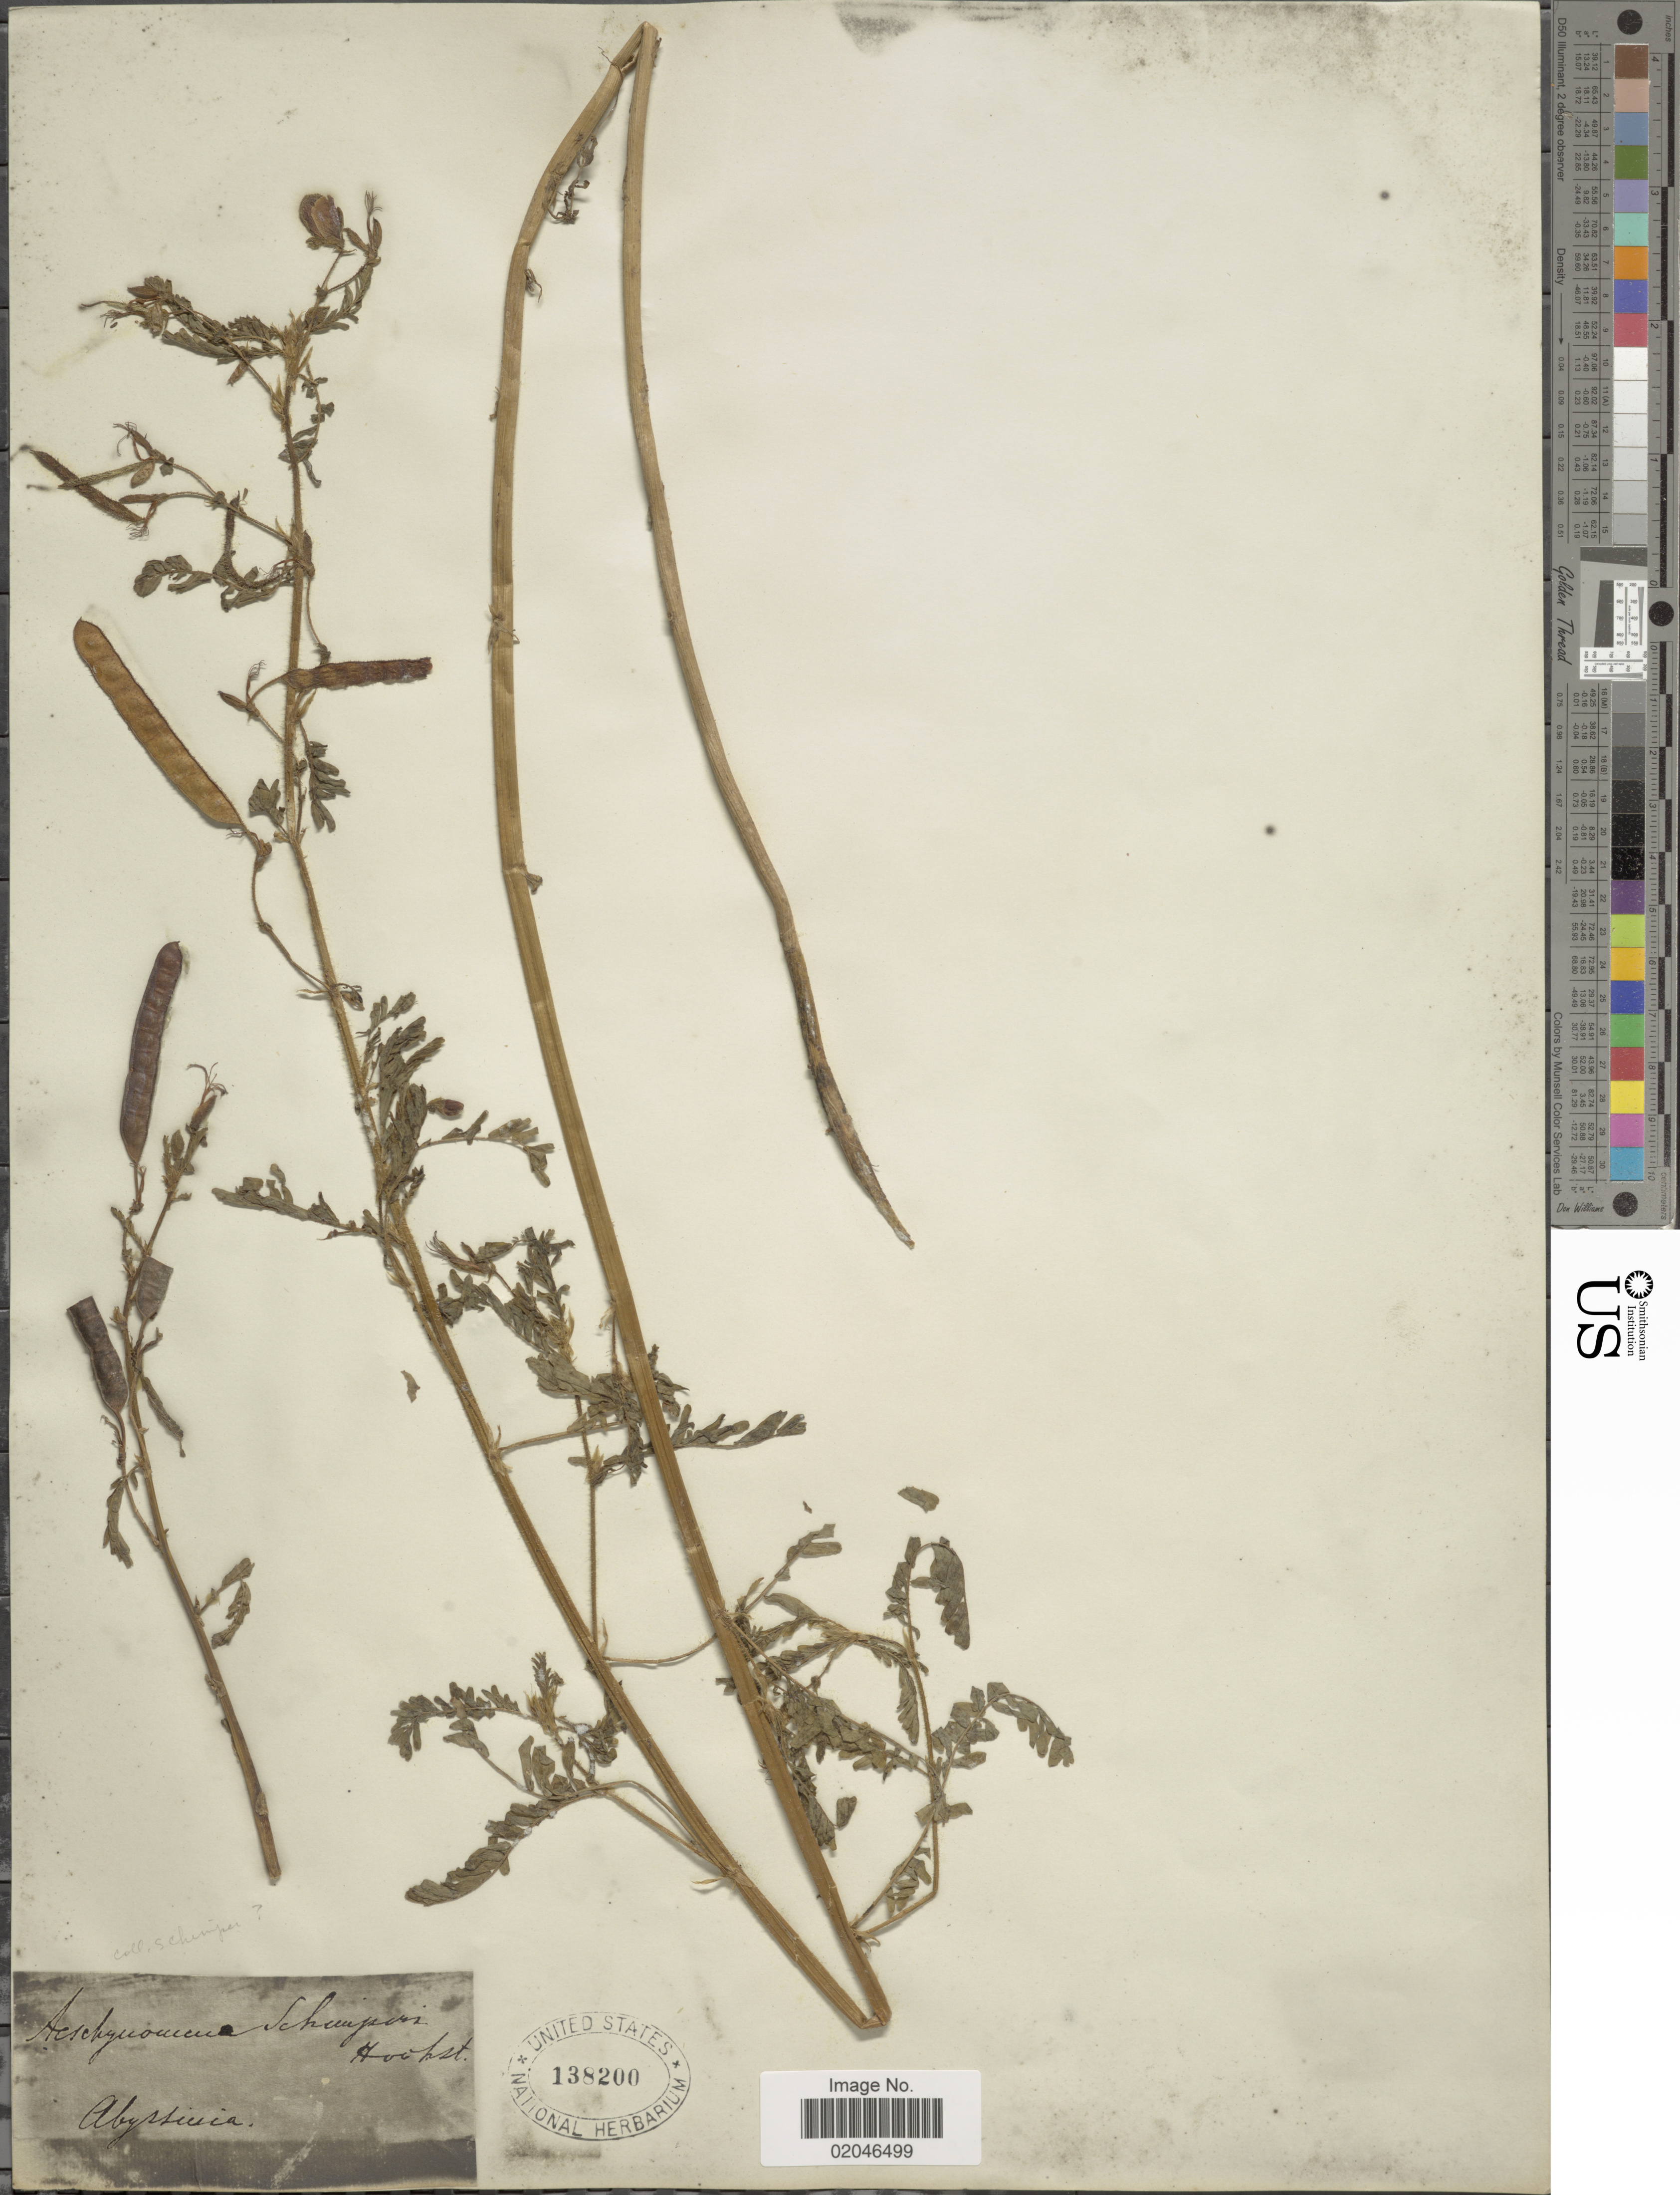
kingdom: Plantae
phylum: Tracheophyta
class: Magnoliopsida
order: Fabales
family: Fabaceae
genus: Aeschynomene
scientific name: Aeschynomene schimperi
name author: Hochst. ex A. Rich.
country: Eritrea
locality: Abyssinia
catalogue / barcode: US 138200